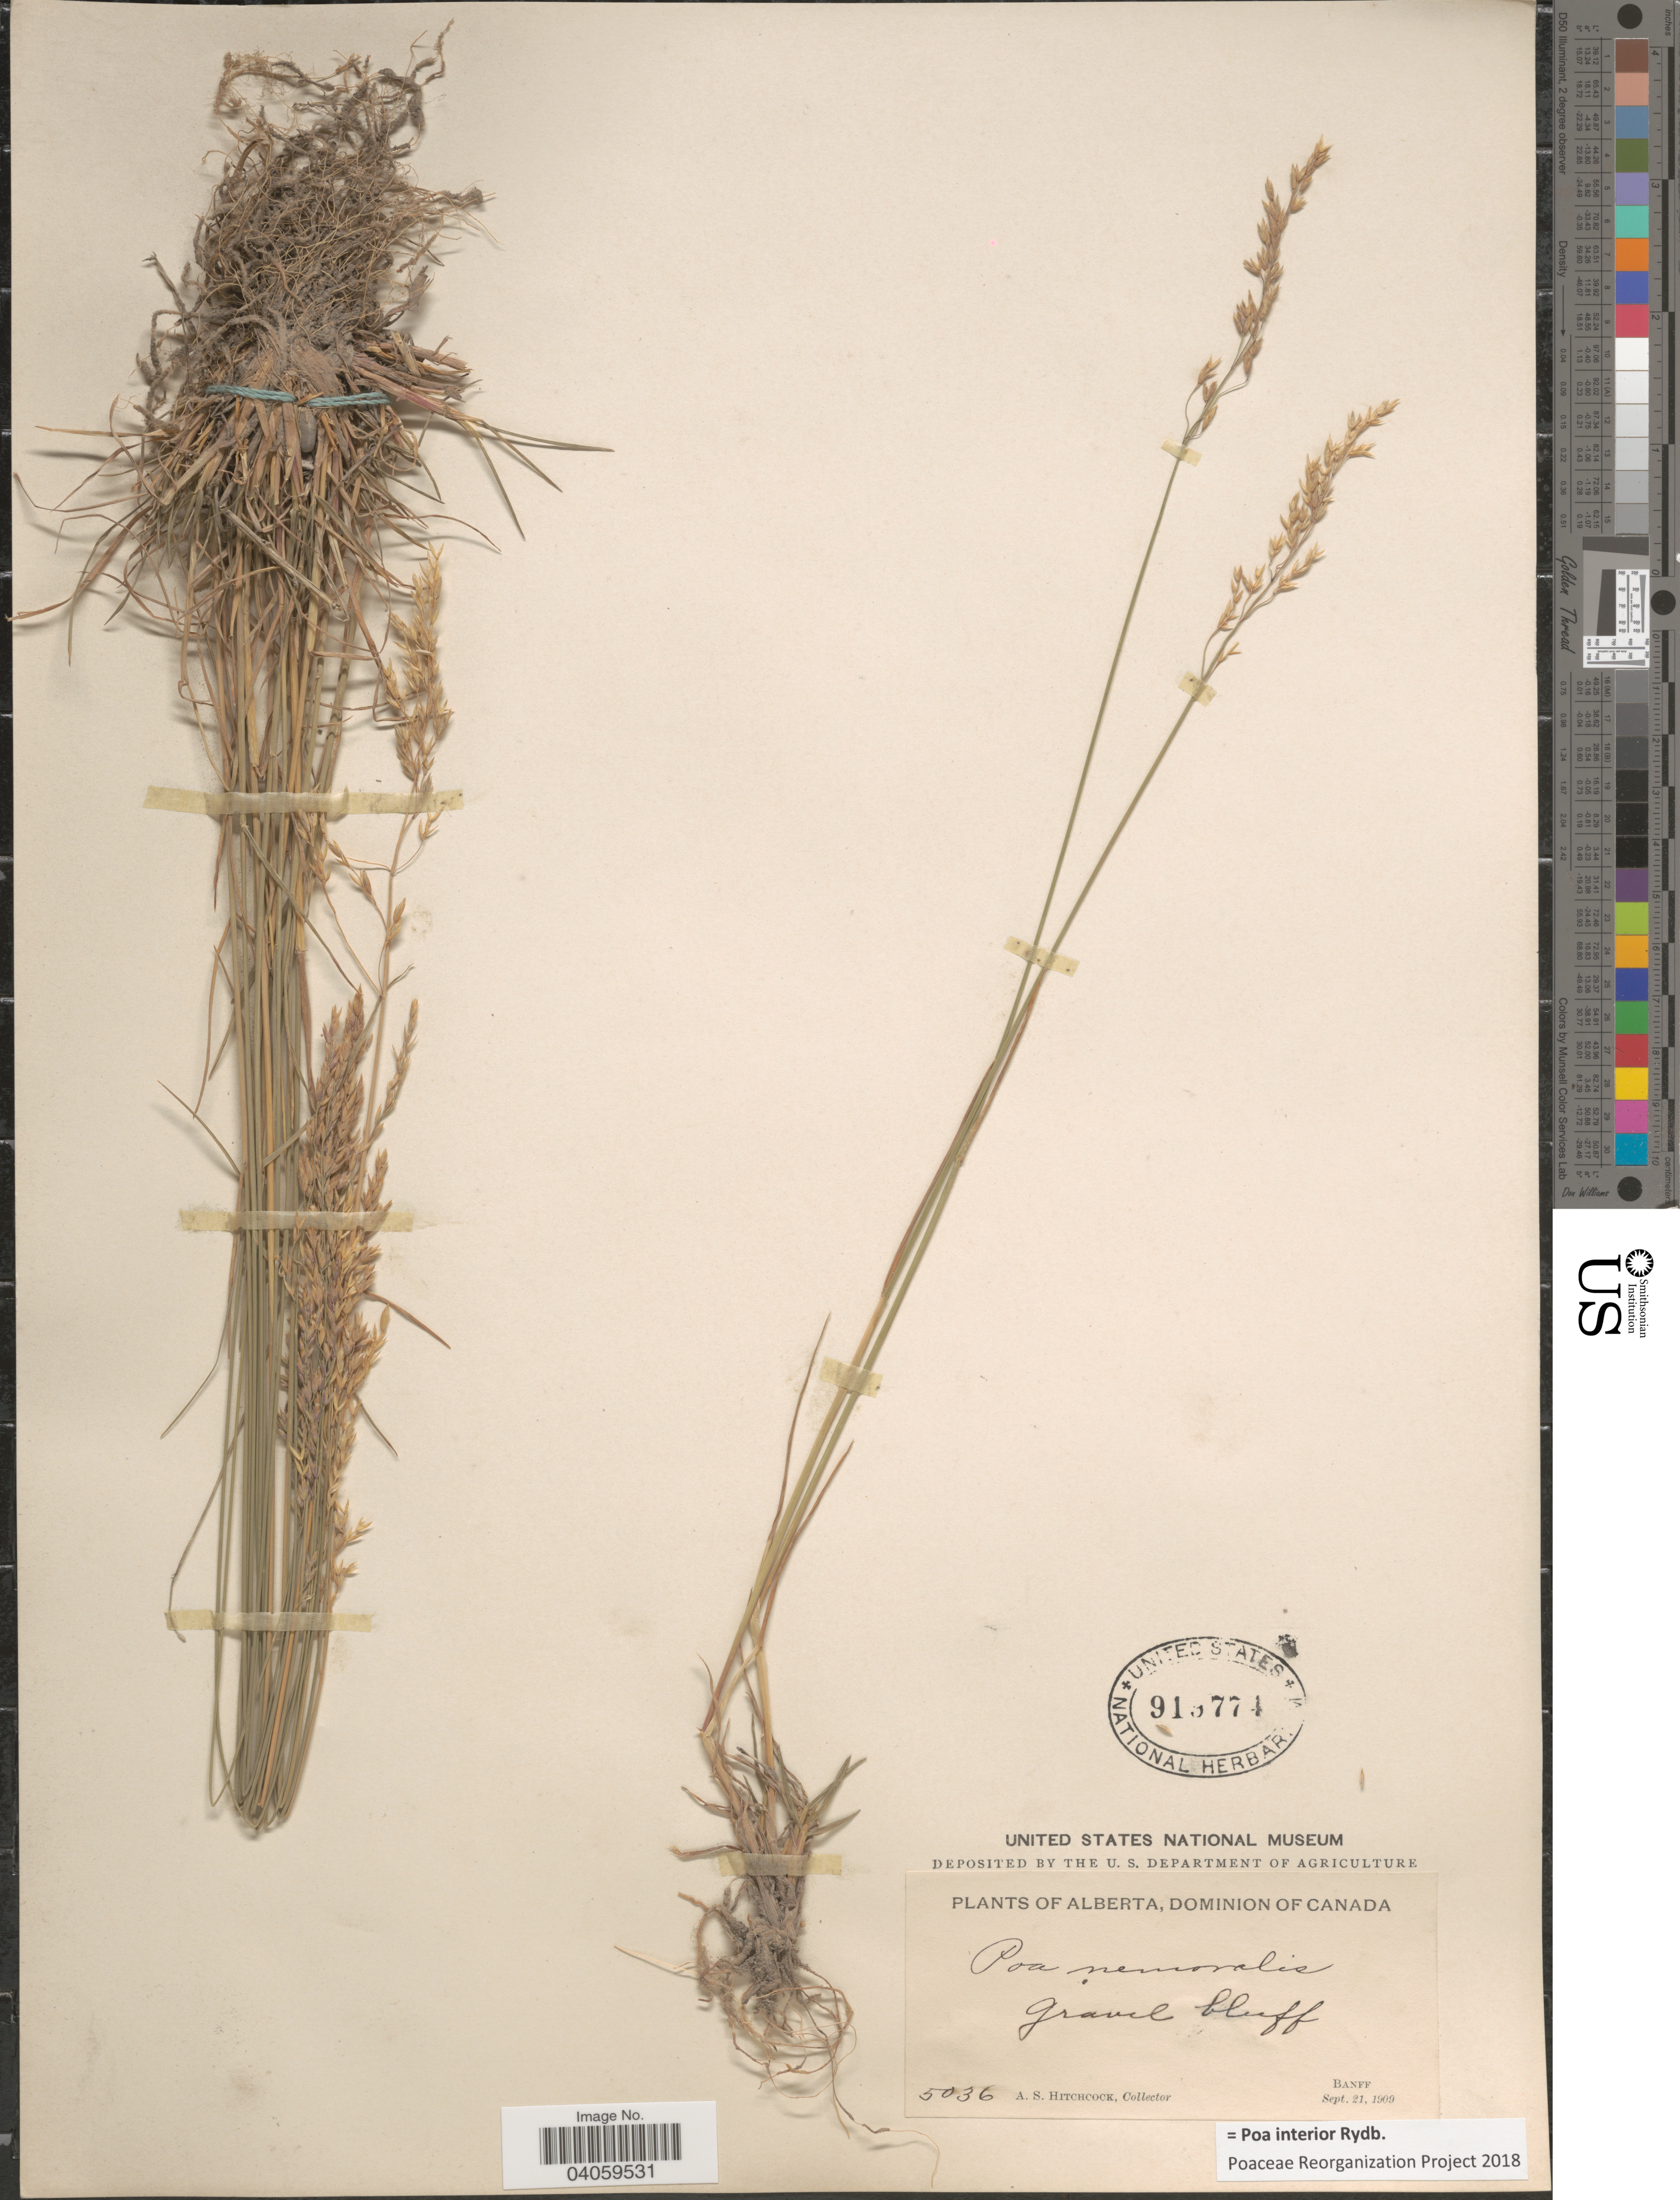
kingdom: Plantae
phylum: Tracheophyta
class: Liliopsida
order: Poales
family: Poaceae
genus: Poa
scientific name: Poa interior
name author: Rydb.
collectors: A. S. Hitchcock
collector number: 5036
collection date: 1909-09-21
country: Canada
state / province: Alberta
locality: Banff.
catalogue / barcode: US 919774